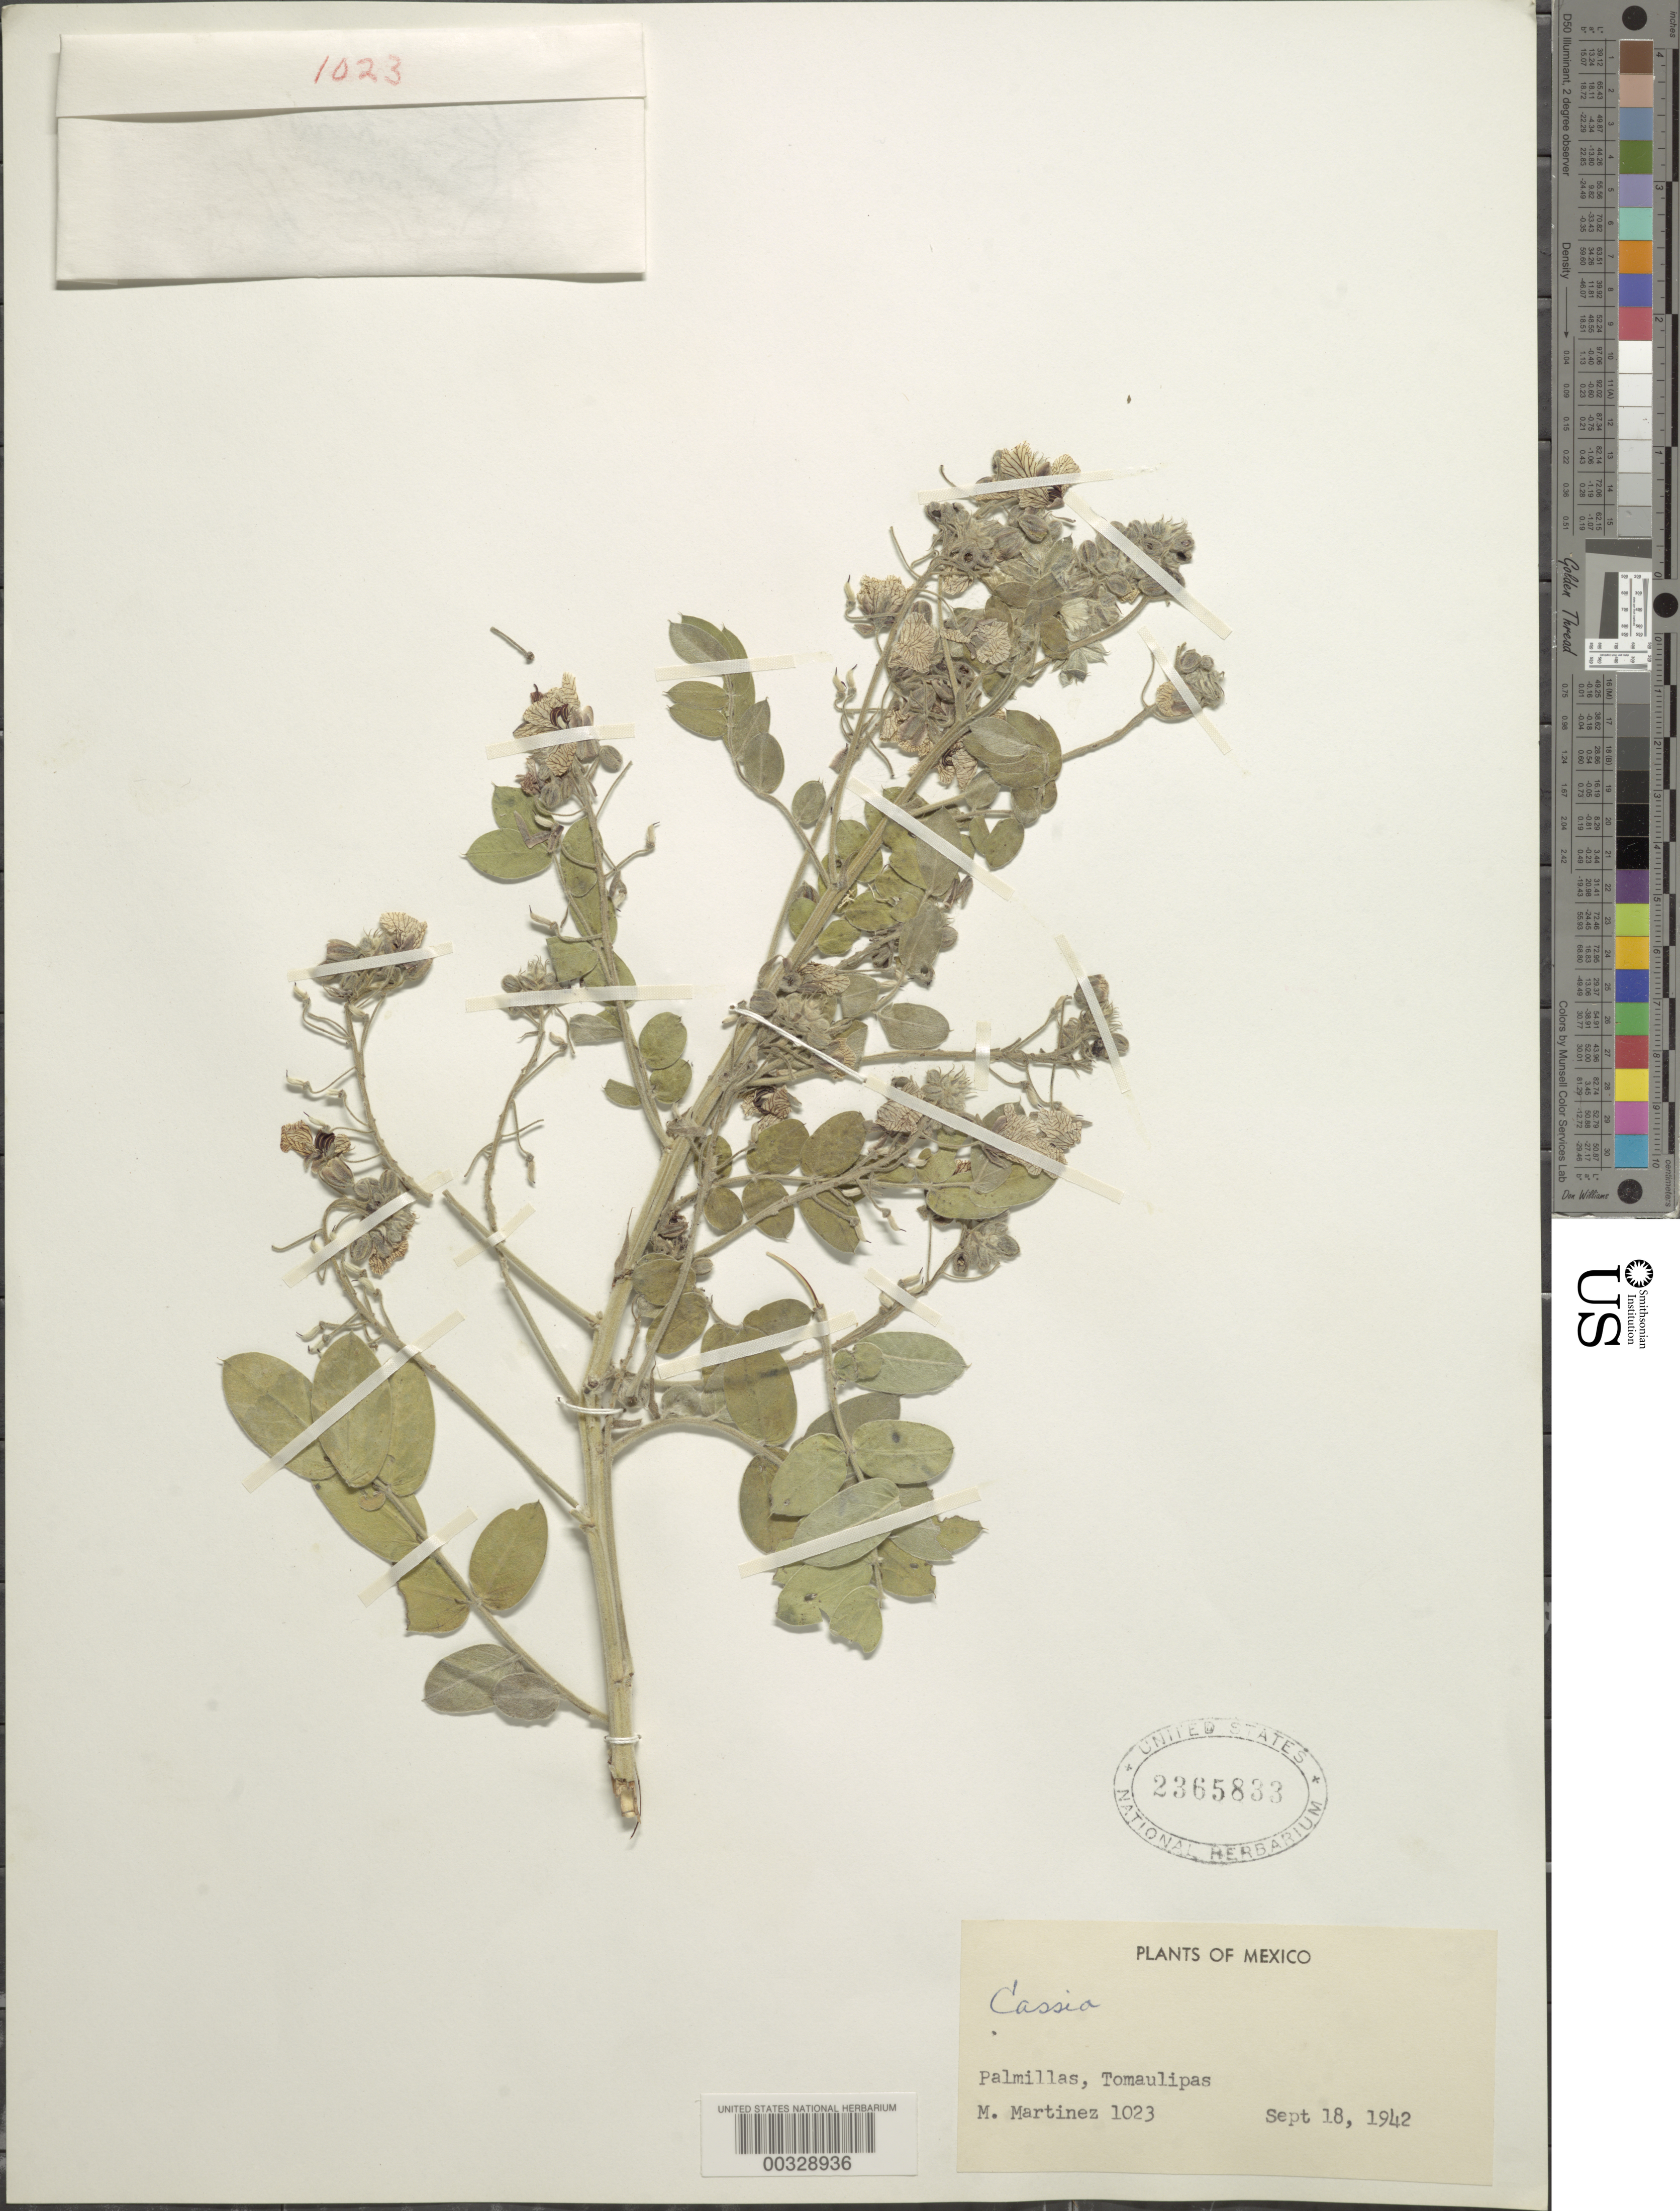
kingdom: Plantae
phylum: Tracheophyta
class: Magnoliopsida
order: Fabales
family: Fabaceae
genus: Senna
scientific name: Senna lindheimeriana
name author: (Scheele) H.S. Irwin & Barneby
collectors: M. Martínez M.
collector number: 1025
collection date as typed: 18 Sep 1942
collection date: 1942-09-18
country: Mexico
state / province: Tamaulipas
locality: Palmillas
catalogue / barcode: US 2365833